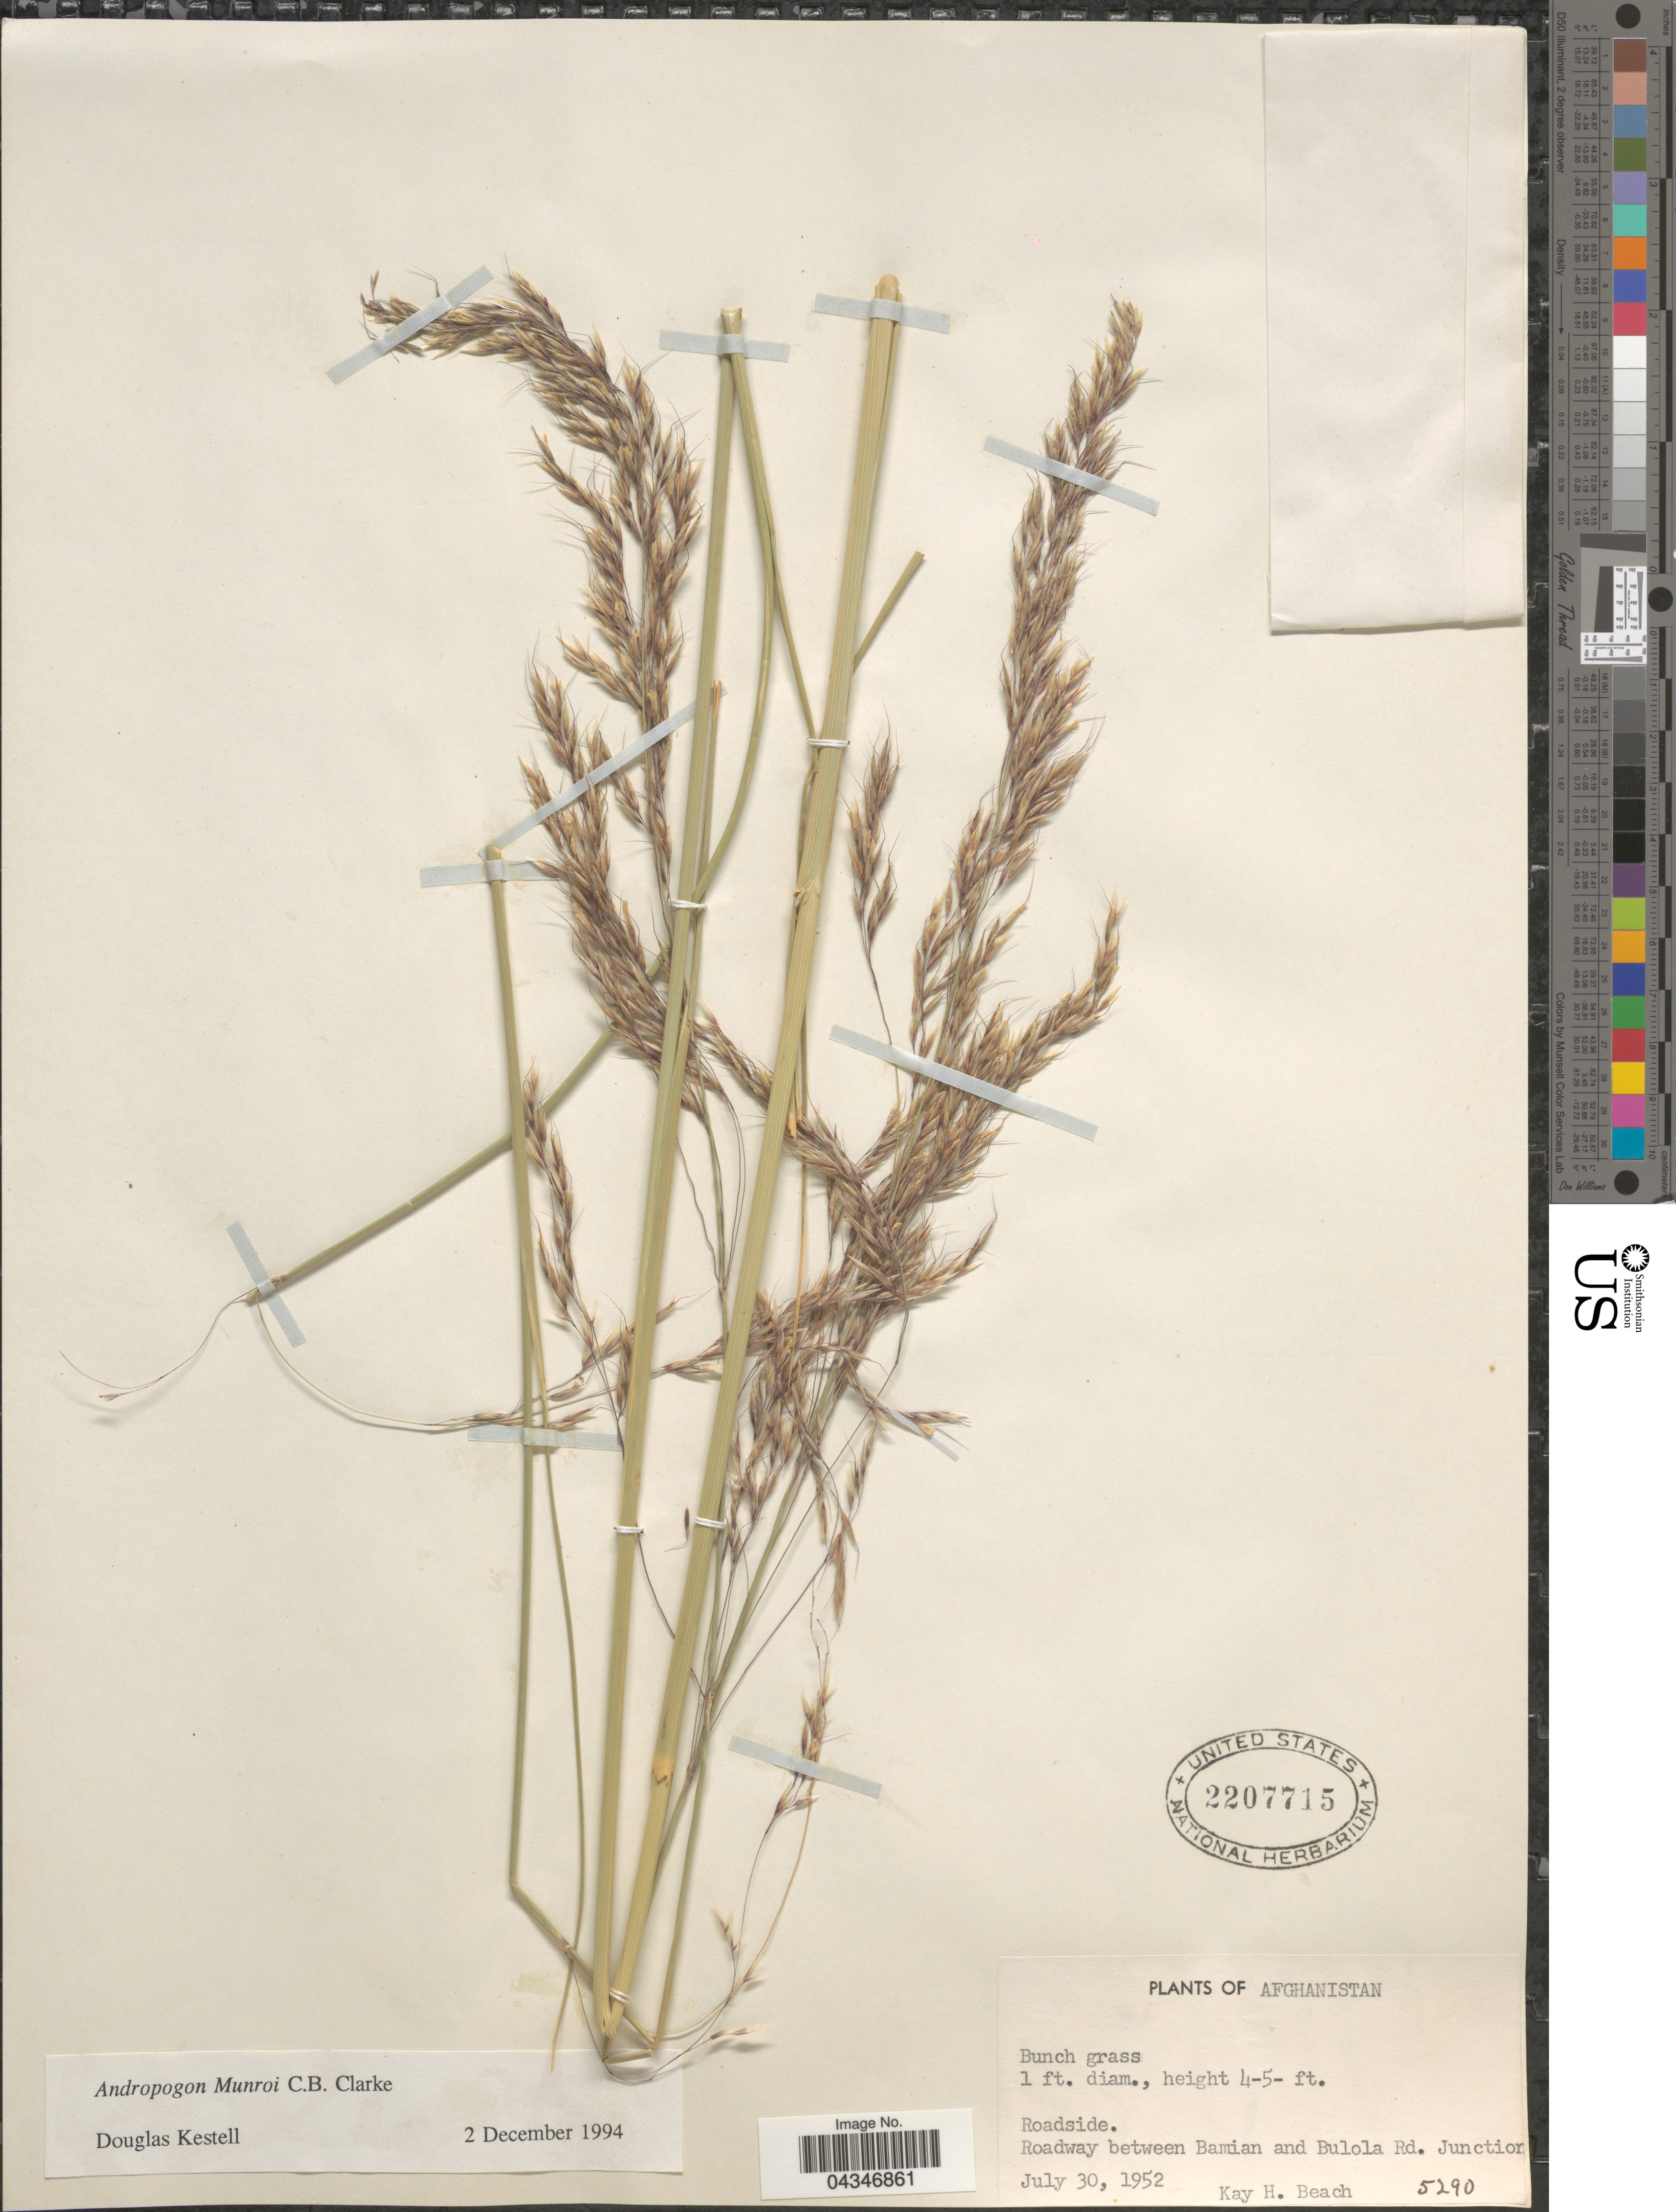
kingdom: Plantae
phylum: Tracheophyta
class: Liliopsida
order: Poales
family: Poaceae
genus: Andropogon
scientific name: Andropogon munroi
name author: C.B. Clarke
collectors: K. H. Beach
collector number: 5290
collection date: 1952-07-30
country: Afghanistan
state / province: Bamian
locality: Roadside. Roadway between Bamian and Bulola Rd. Junction.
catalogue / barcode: US 2207715